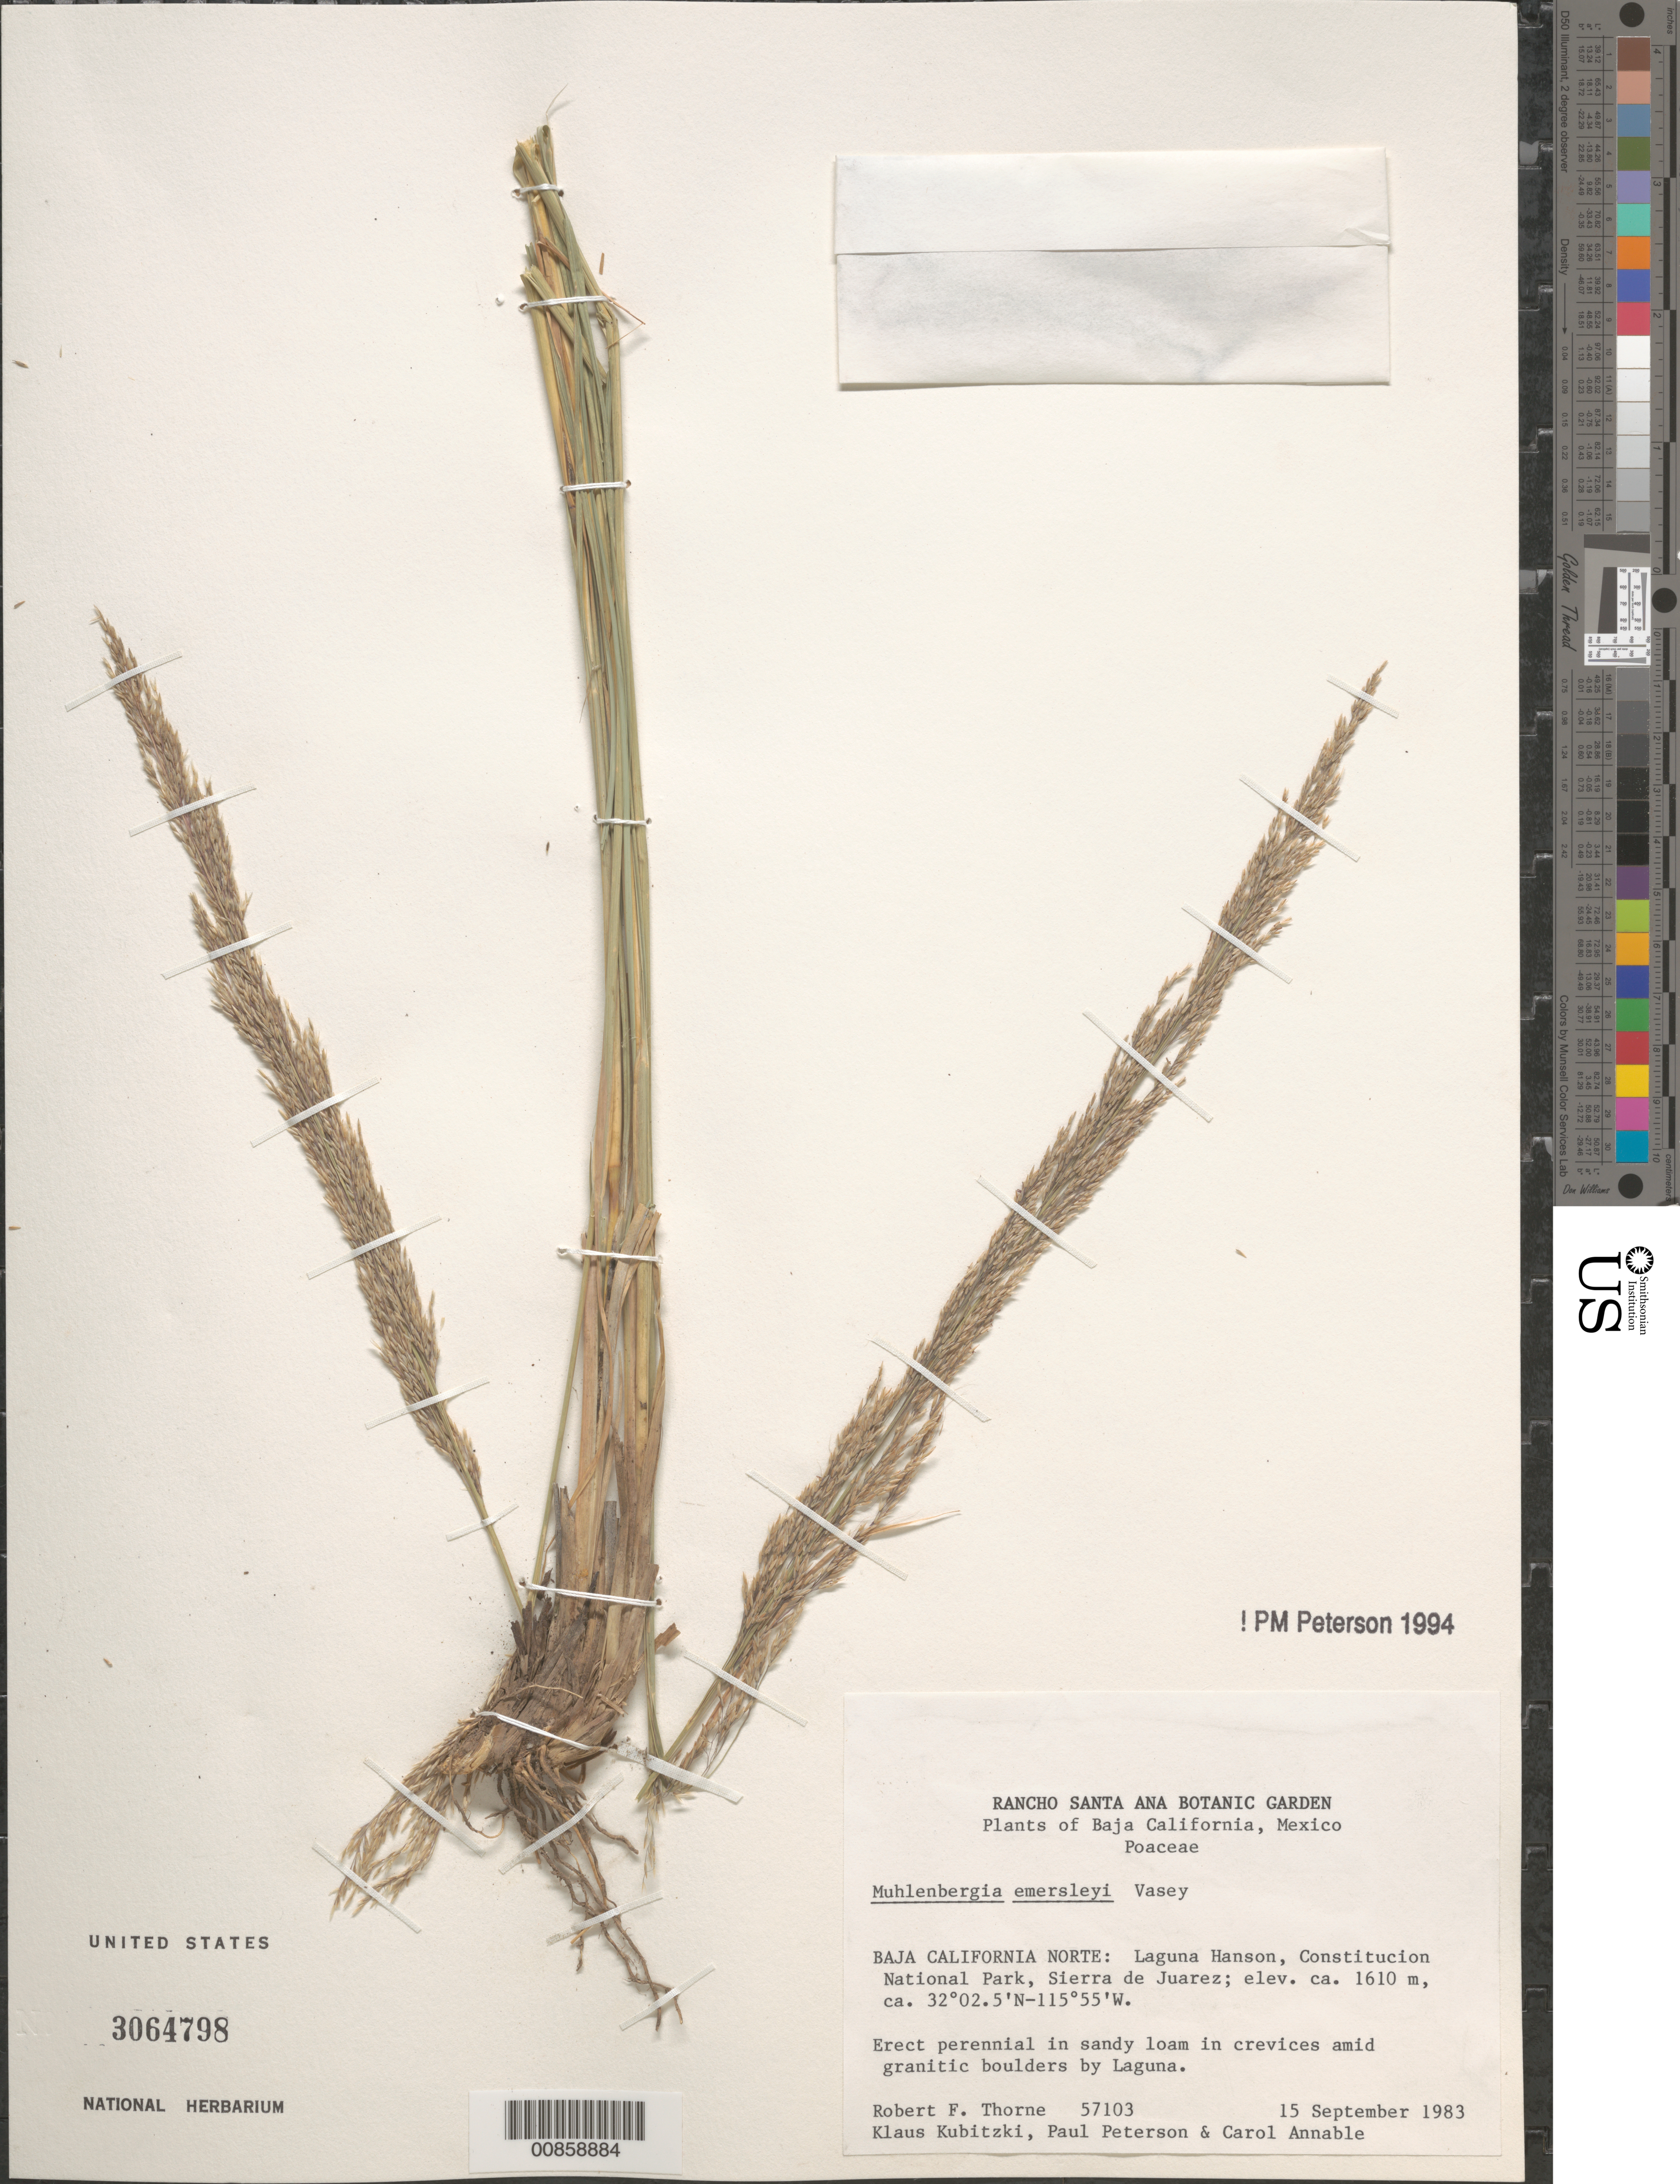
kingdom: Plantae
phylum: Tracheophyta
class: Liliopsida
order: Poales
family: Poaceae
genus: Muhlenbergia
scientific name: Muhlenbergia emersleyi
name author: Vasey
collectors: R. F. Thorne, K. Kubitzki, P. M. Peterson & C. R. Annable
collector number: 57103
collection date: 1983-09-15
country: Mexico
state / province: Baja California Norte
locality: Laguna Hanson, Constitucion National Park, Sierra de Juarez.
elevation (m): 1610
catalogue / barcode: US 3064798